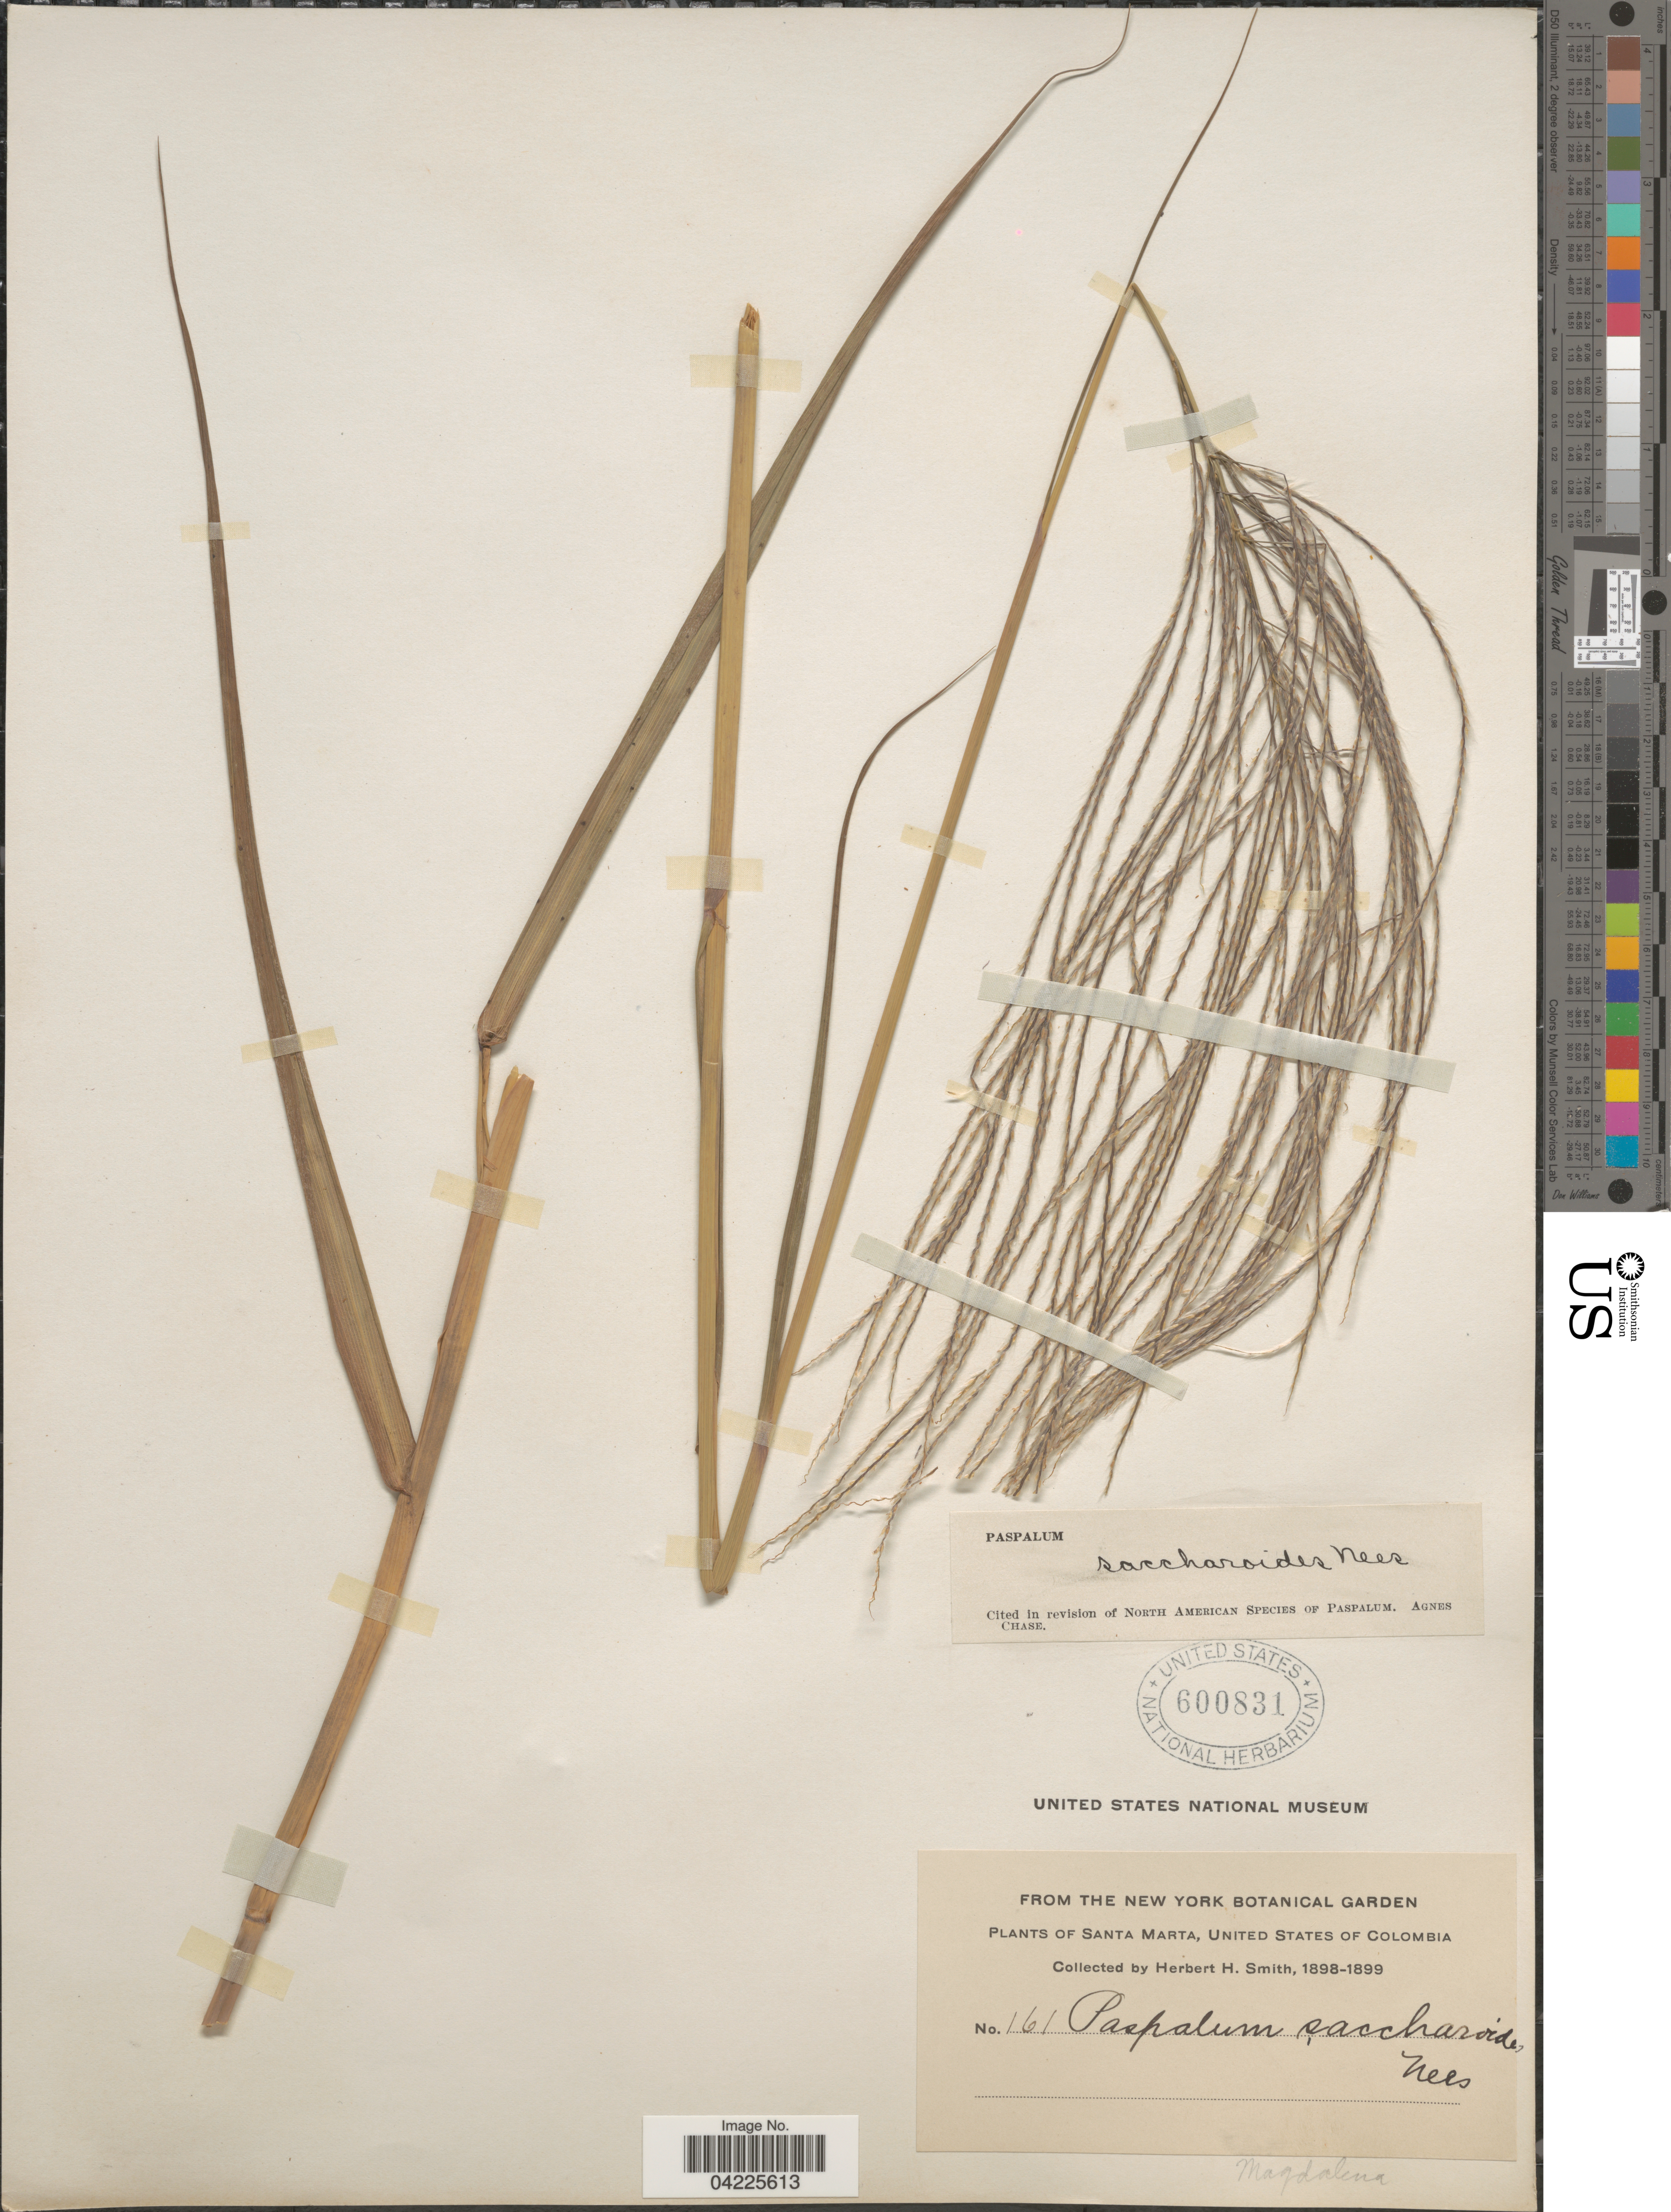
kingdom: Plantae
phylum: Tracheophyta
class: Liliopsida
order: Poales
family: Poaceae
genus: Paspalum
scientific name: Paspalum saccharoides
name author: Nees ex Trin.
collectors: Herbert H. Smith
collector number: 161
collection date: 1898/1899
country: Colombia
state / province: Magdalena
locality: Santa Marta, United States of Colombia.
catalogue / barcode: US 600831